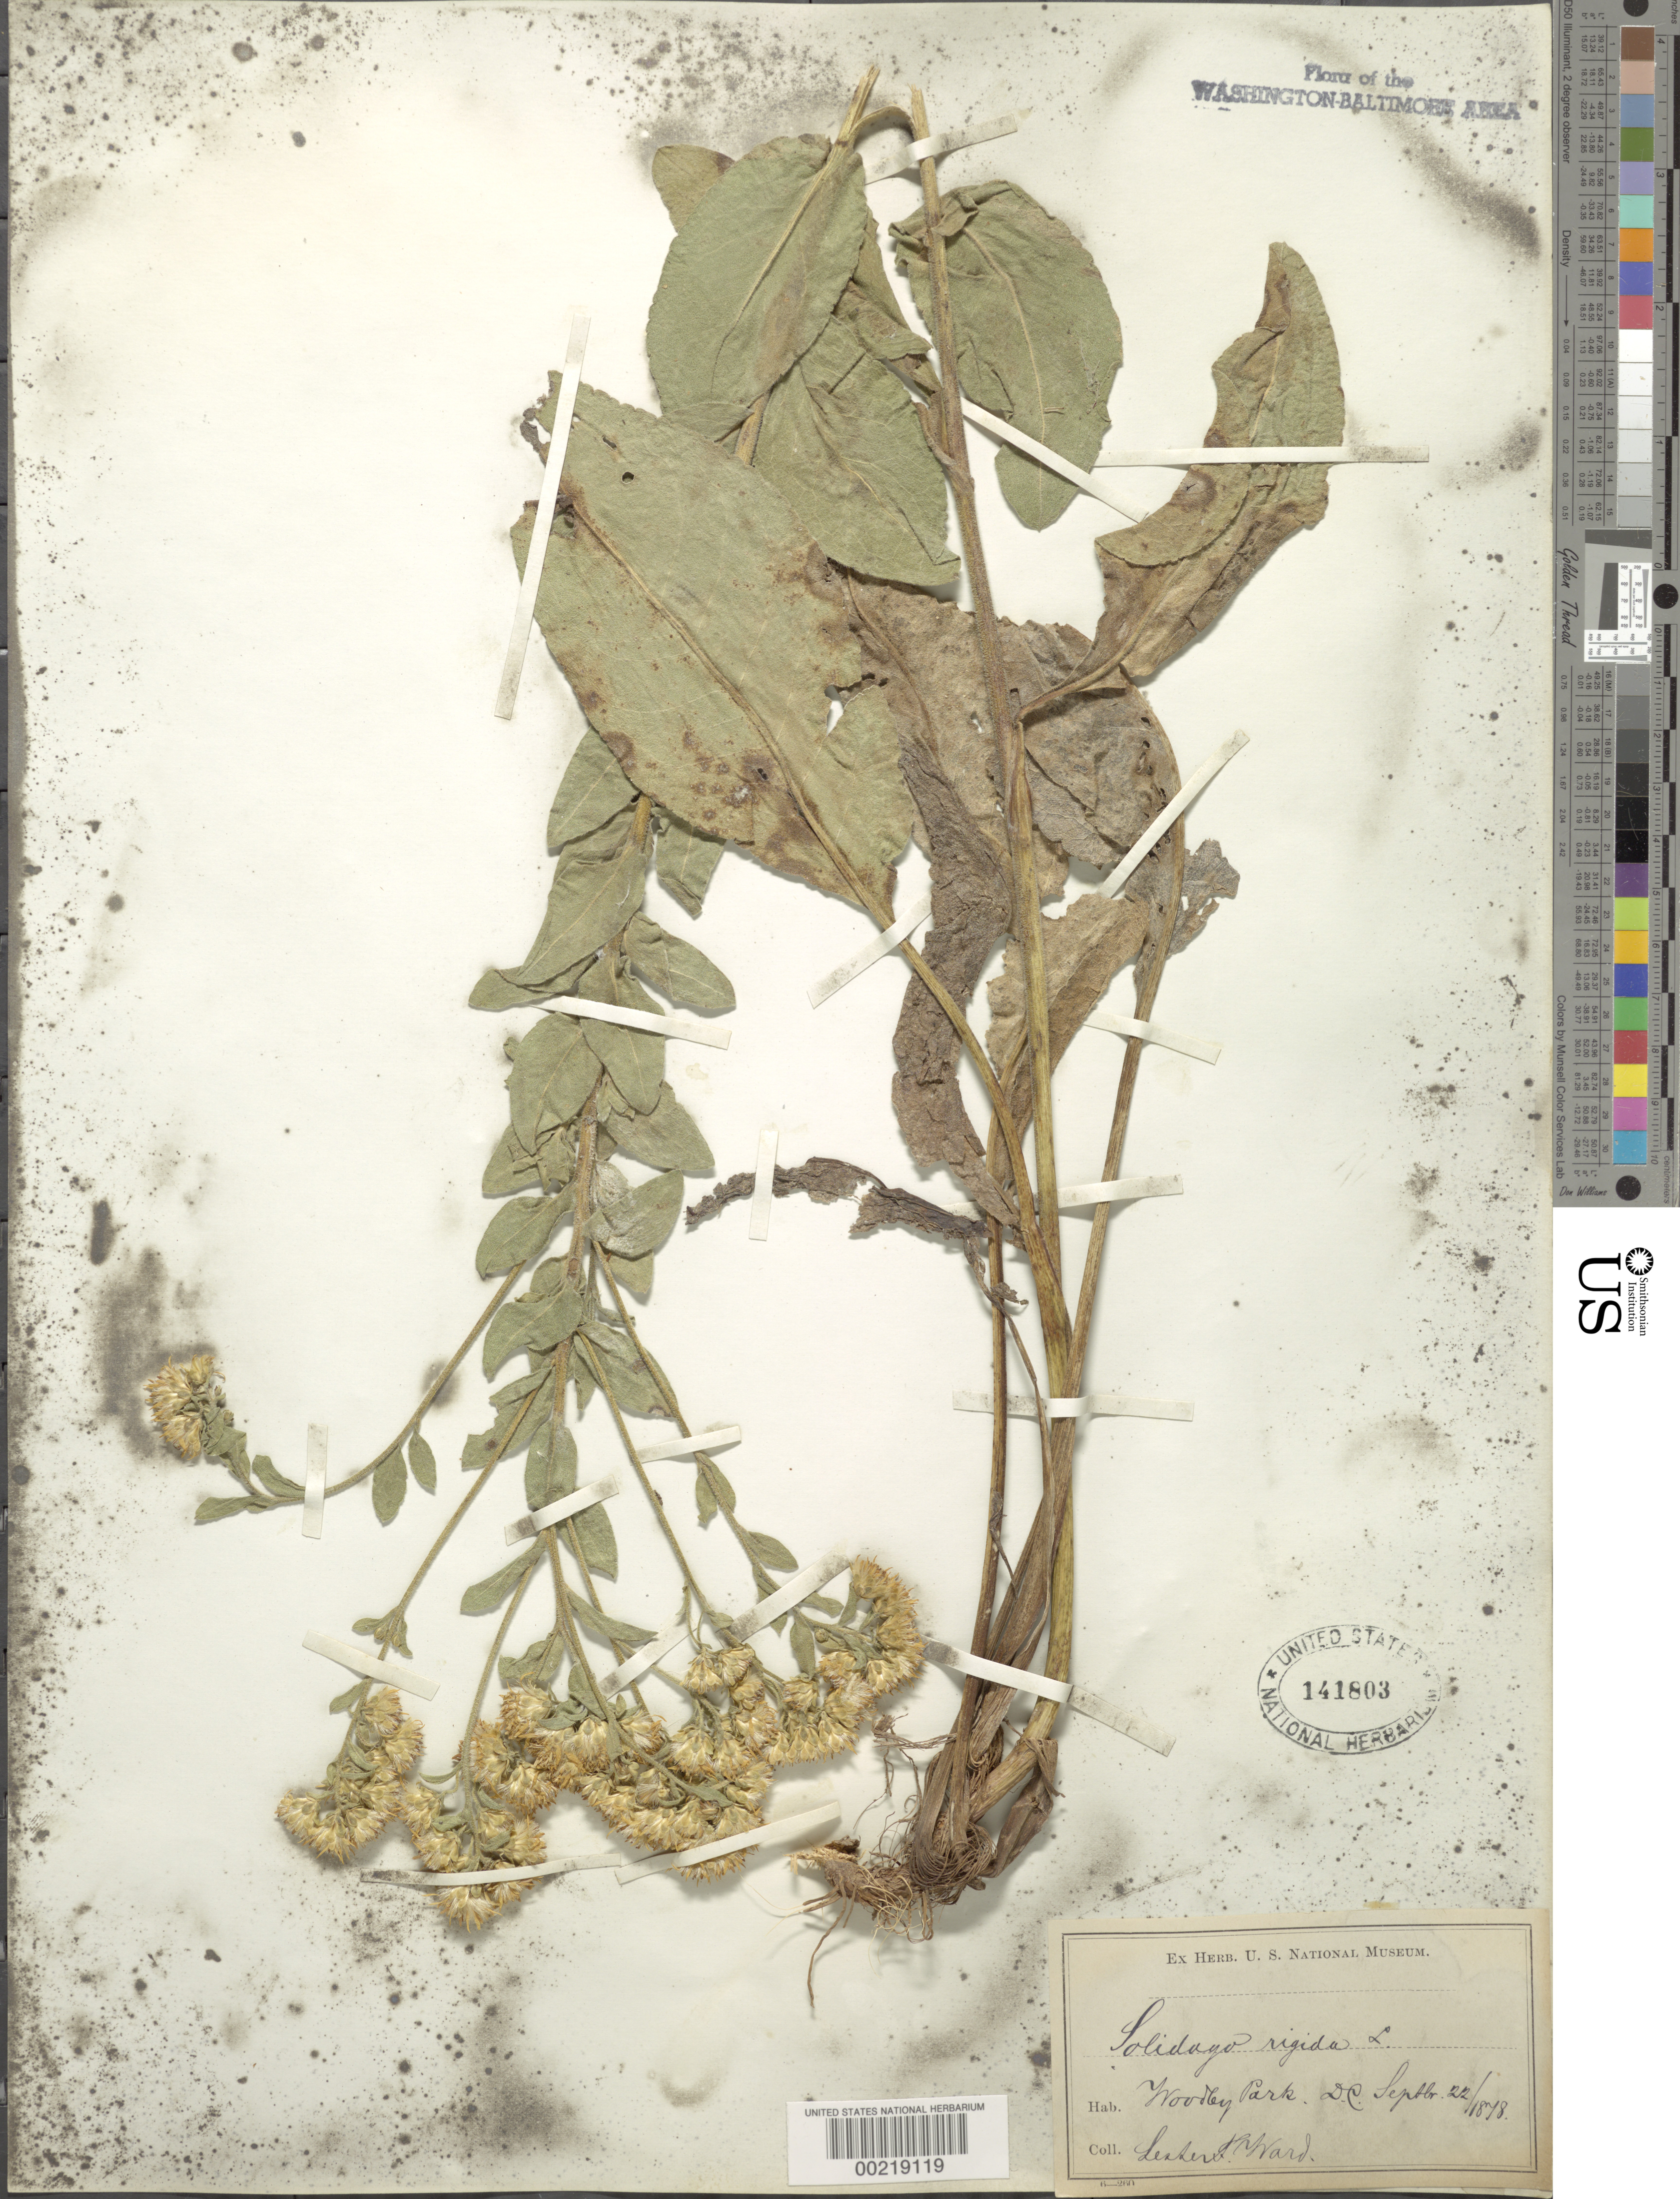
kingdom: Plantae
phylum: Tracheophyta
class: Magnoliopsida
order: Asterales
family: Asteraceae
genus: Solidago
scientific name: Solidago rigida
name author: L.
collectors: L. F. Ward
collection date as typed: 22 Sep 1878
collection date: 1878-09-22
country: United States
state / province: District of Columbia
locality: Woodley Park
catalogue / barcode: US 141803